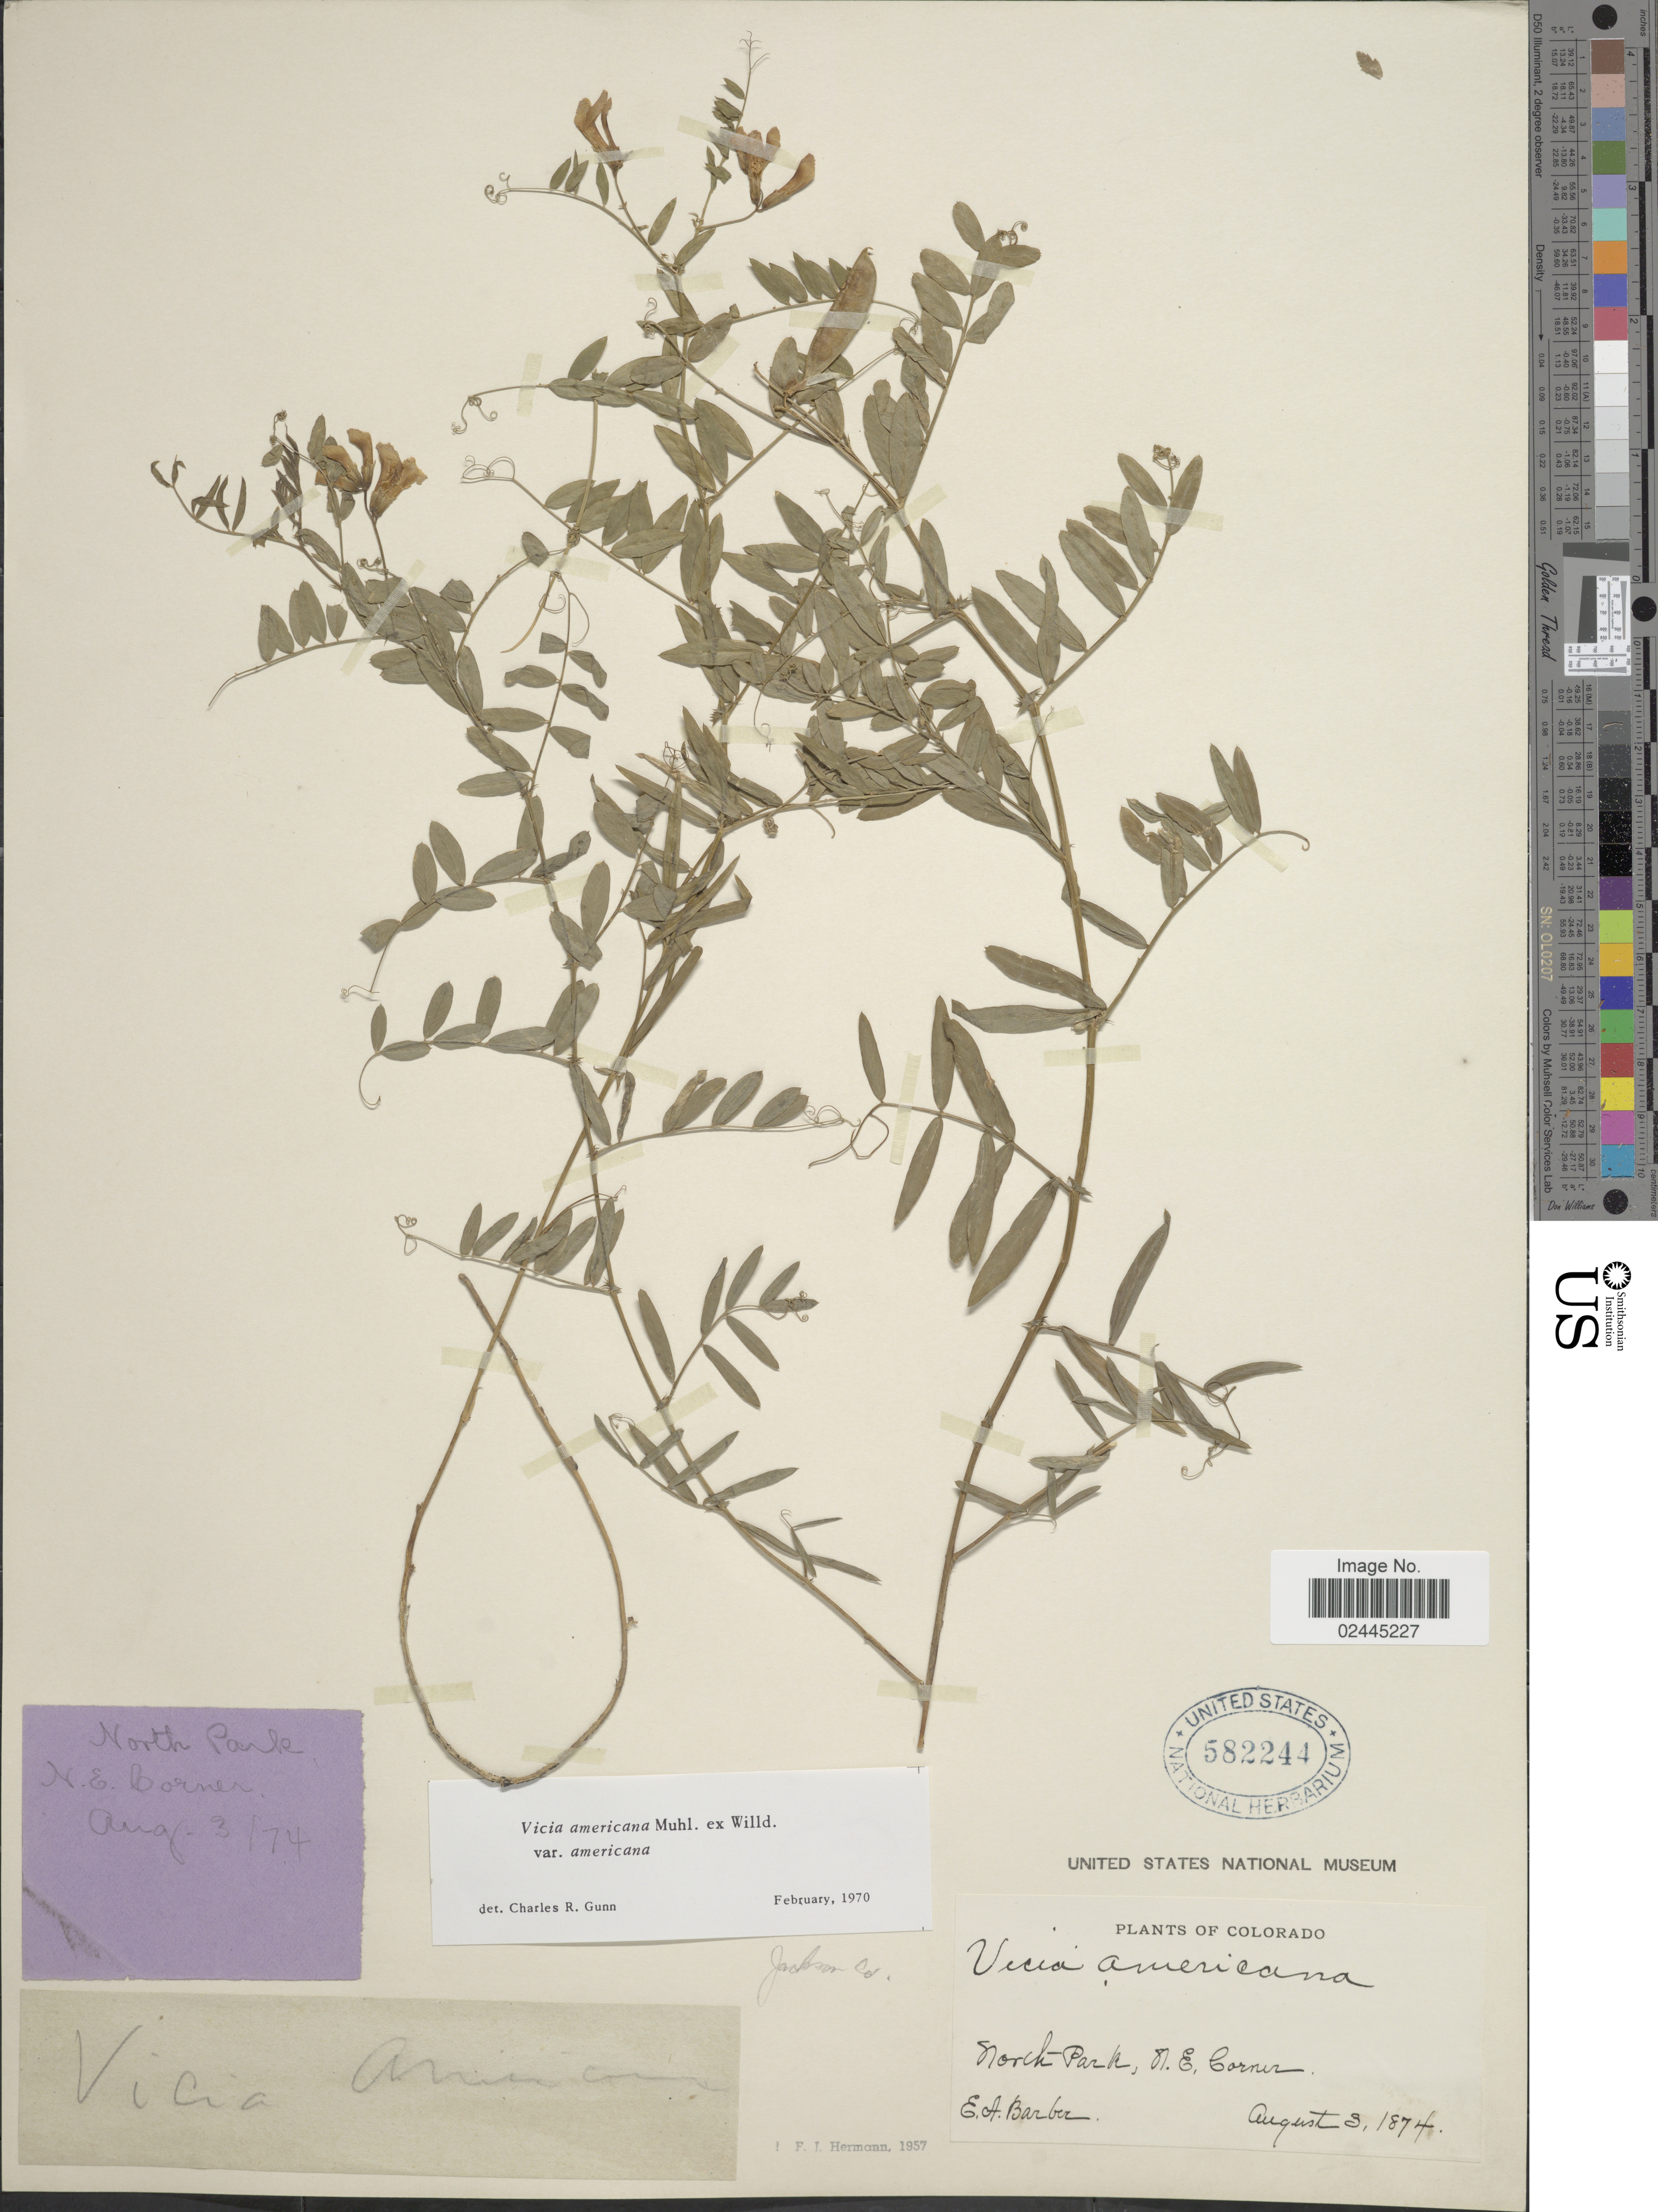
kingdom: Plantae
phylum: Tracheophyta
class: Magnoliopsida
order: Fabales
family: Fabaceae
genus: Vicia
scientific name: Vicia americana var. americana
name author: Muhl. ex Willd.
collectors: E. Barber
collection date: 1874-08-03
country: United States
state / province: Colorado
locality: North Park, N. E. Corner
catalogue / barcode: US 582244